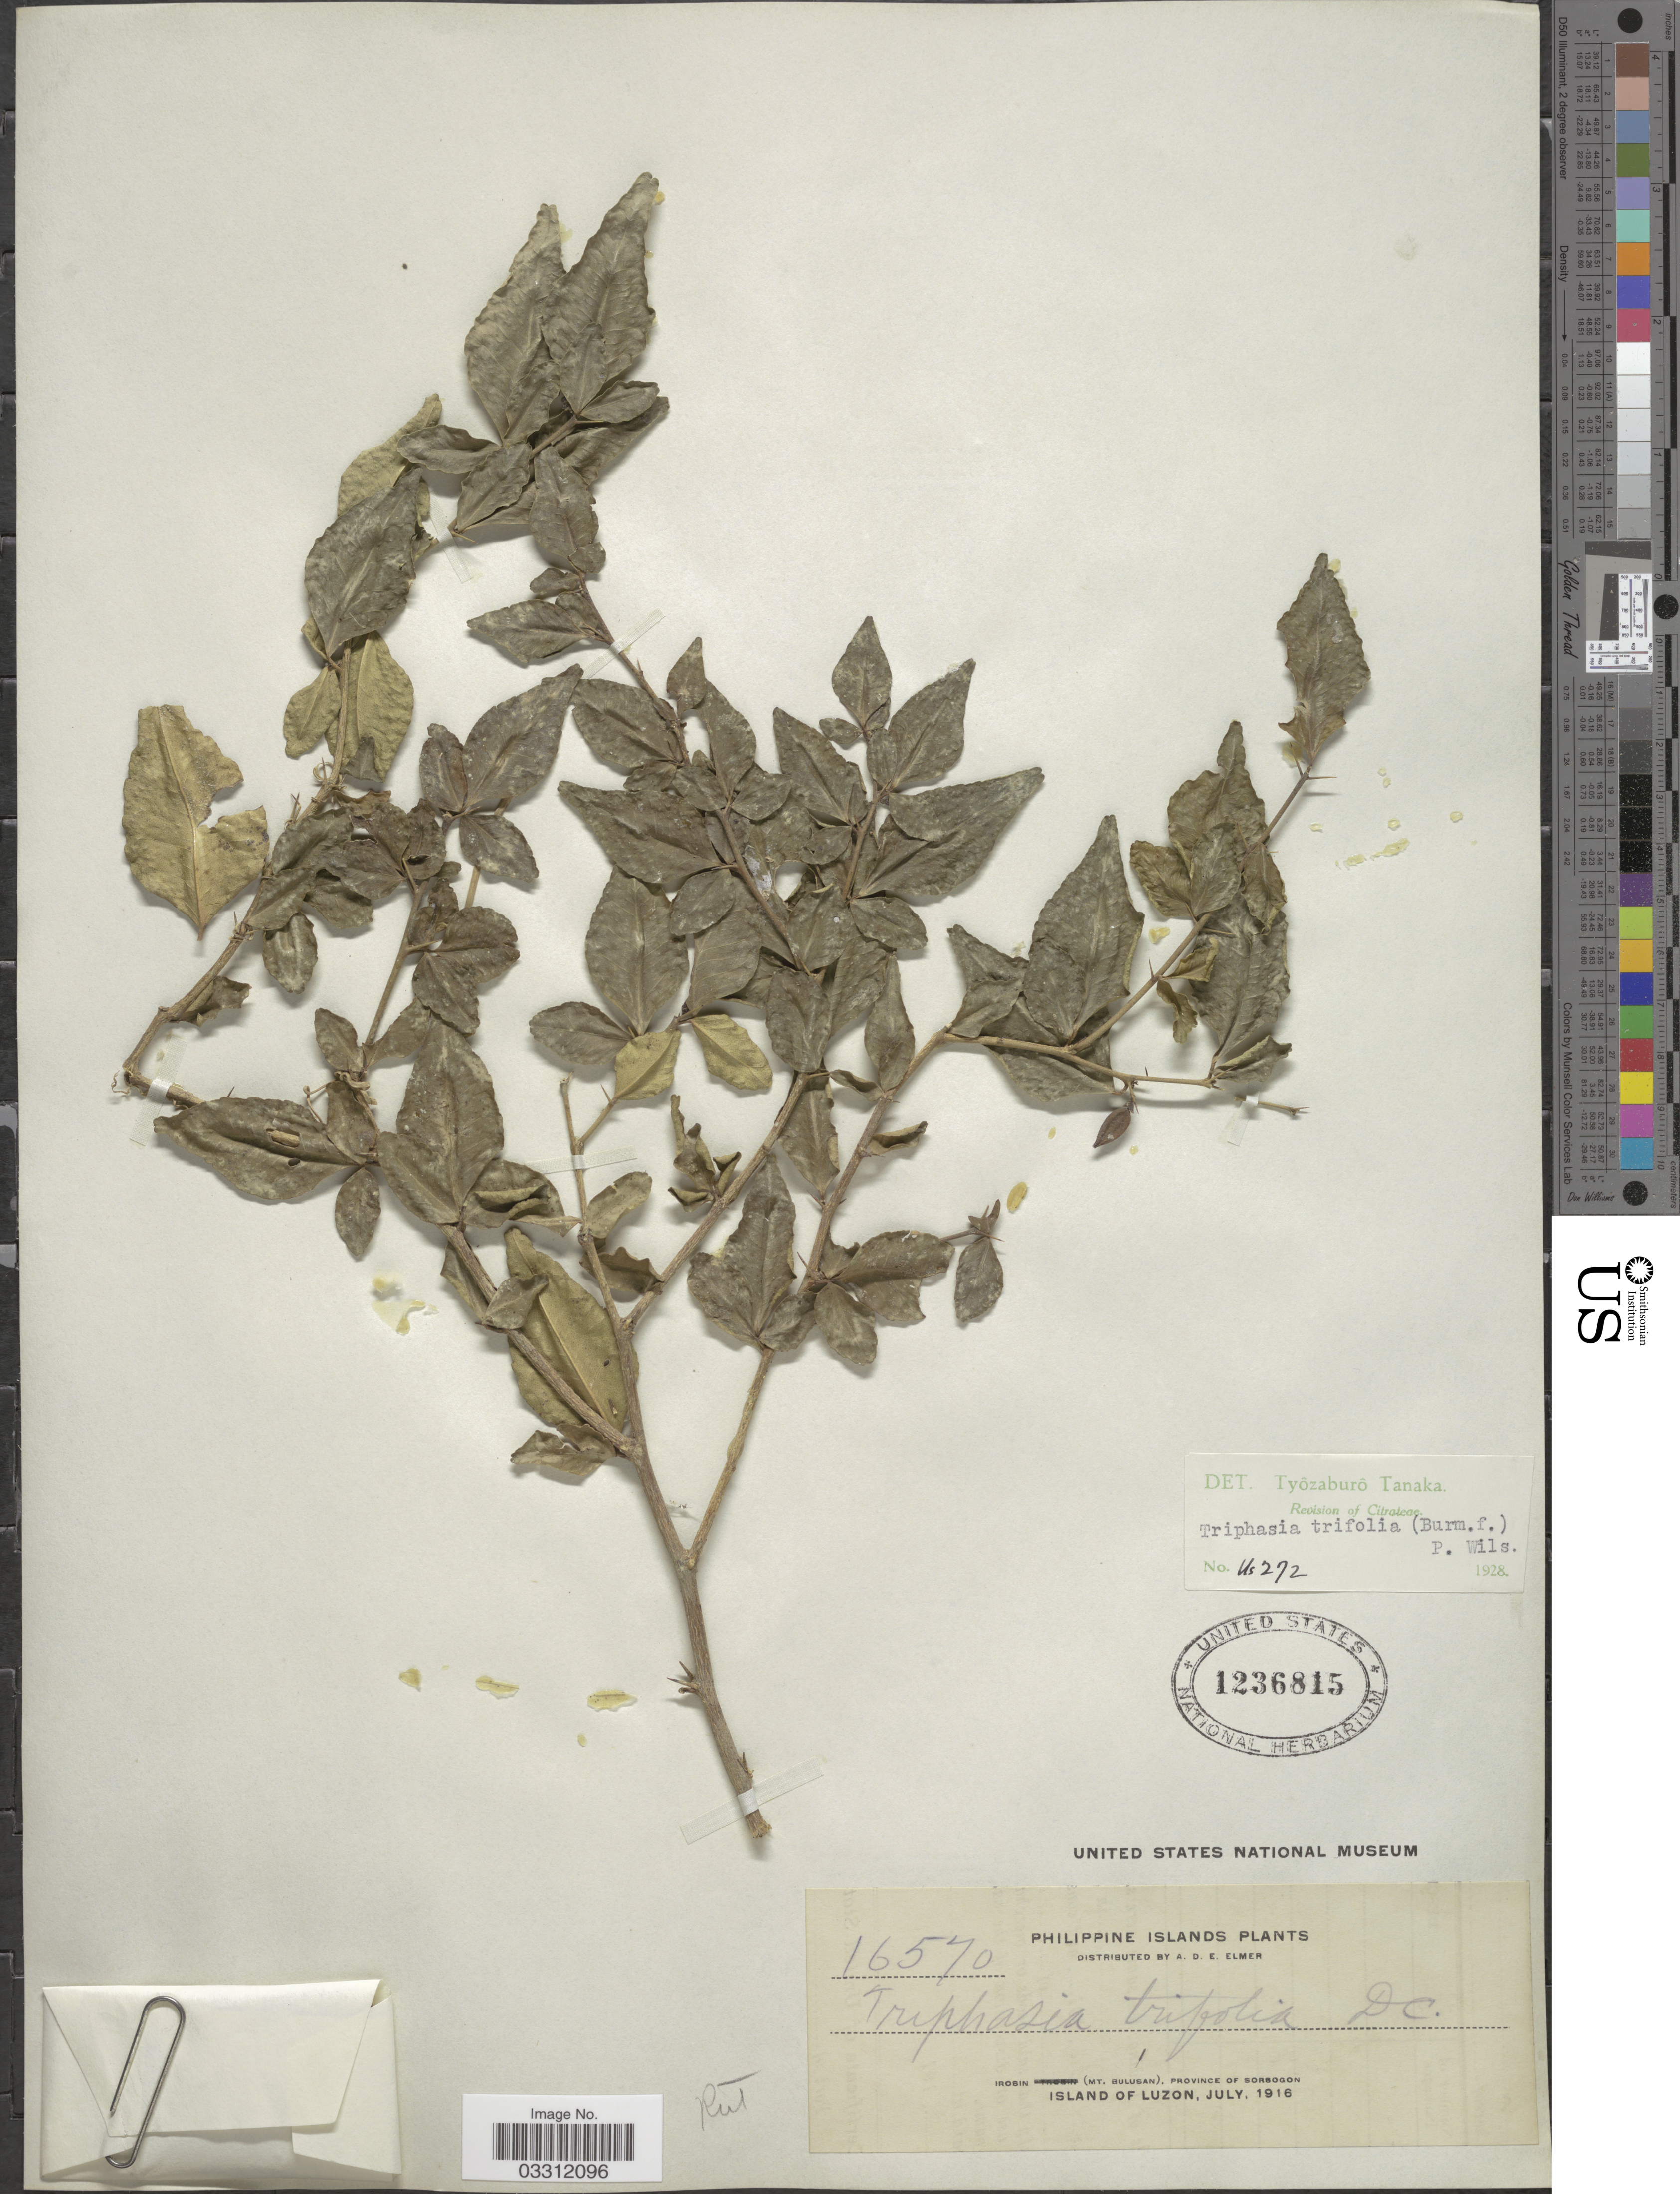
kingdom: Plantae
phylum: Tracheophyta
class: Magnoliopsida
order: Sapindales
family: Rutaceae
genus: Triphasia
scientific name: Triphasia trifolia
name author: (Burm. f.) P. Wilson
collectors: A. D. E. Elmer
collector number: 16570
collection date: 1916-07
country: Philippines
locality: Philippine Islands, Irosin (Mt. Bulusan), province of Sorsogon, Island of Luzon.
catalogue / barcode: US 1236815